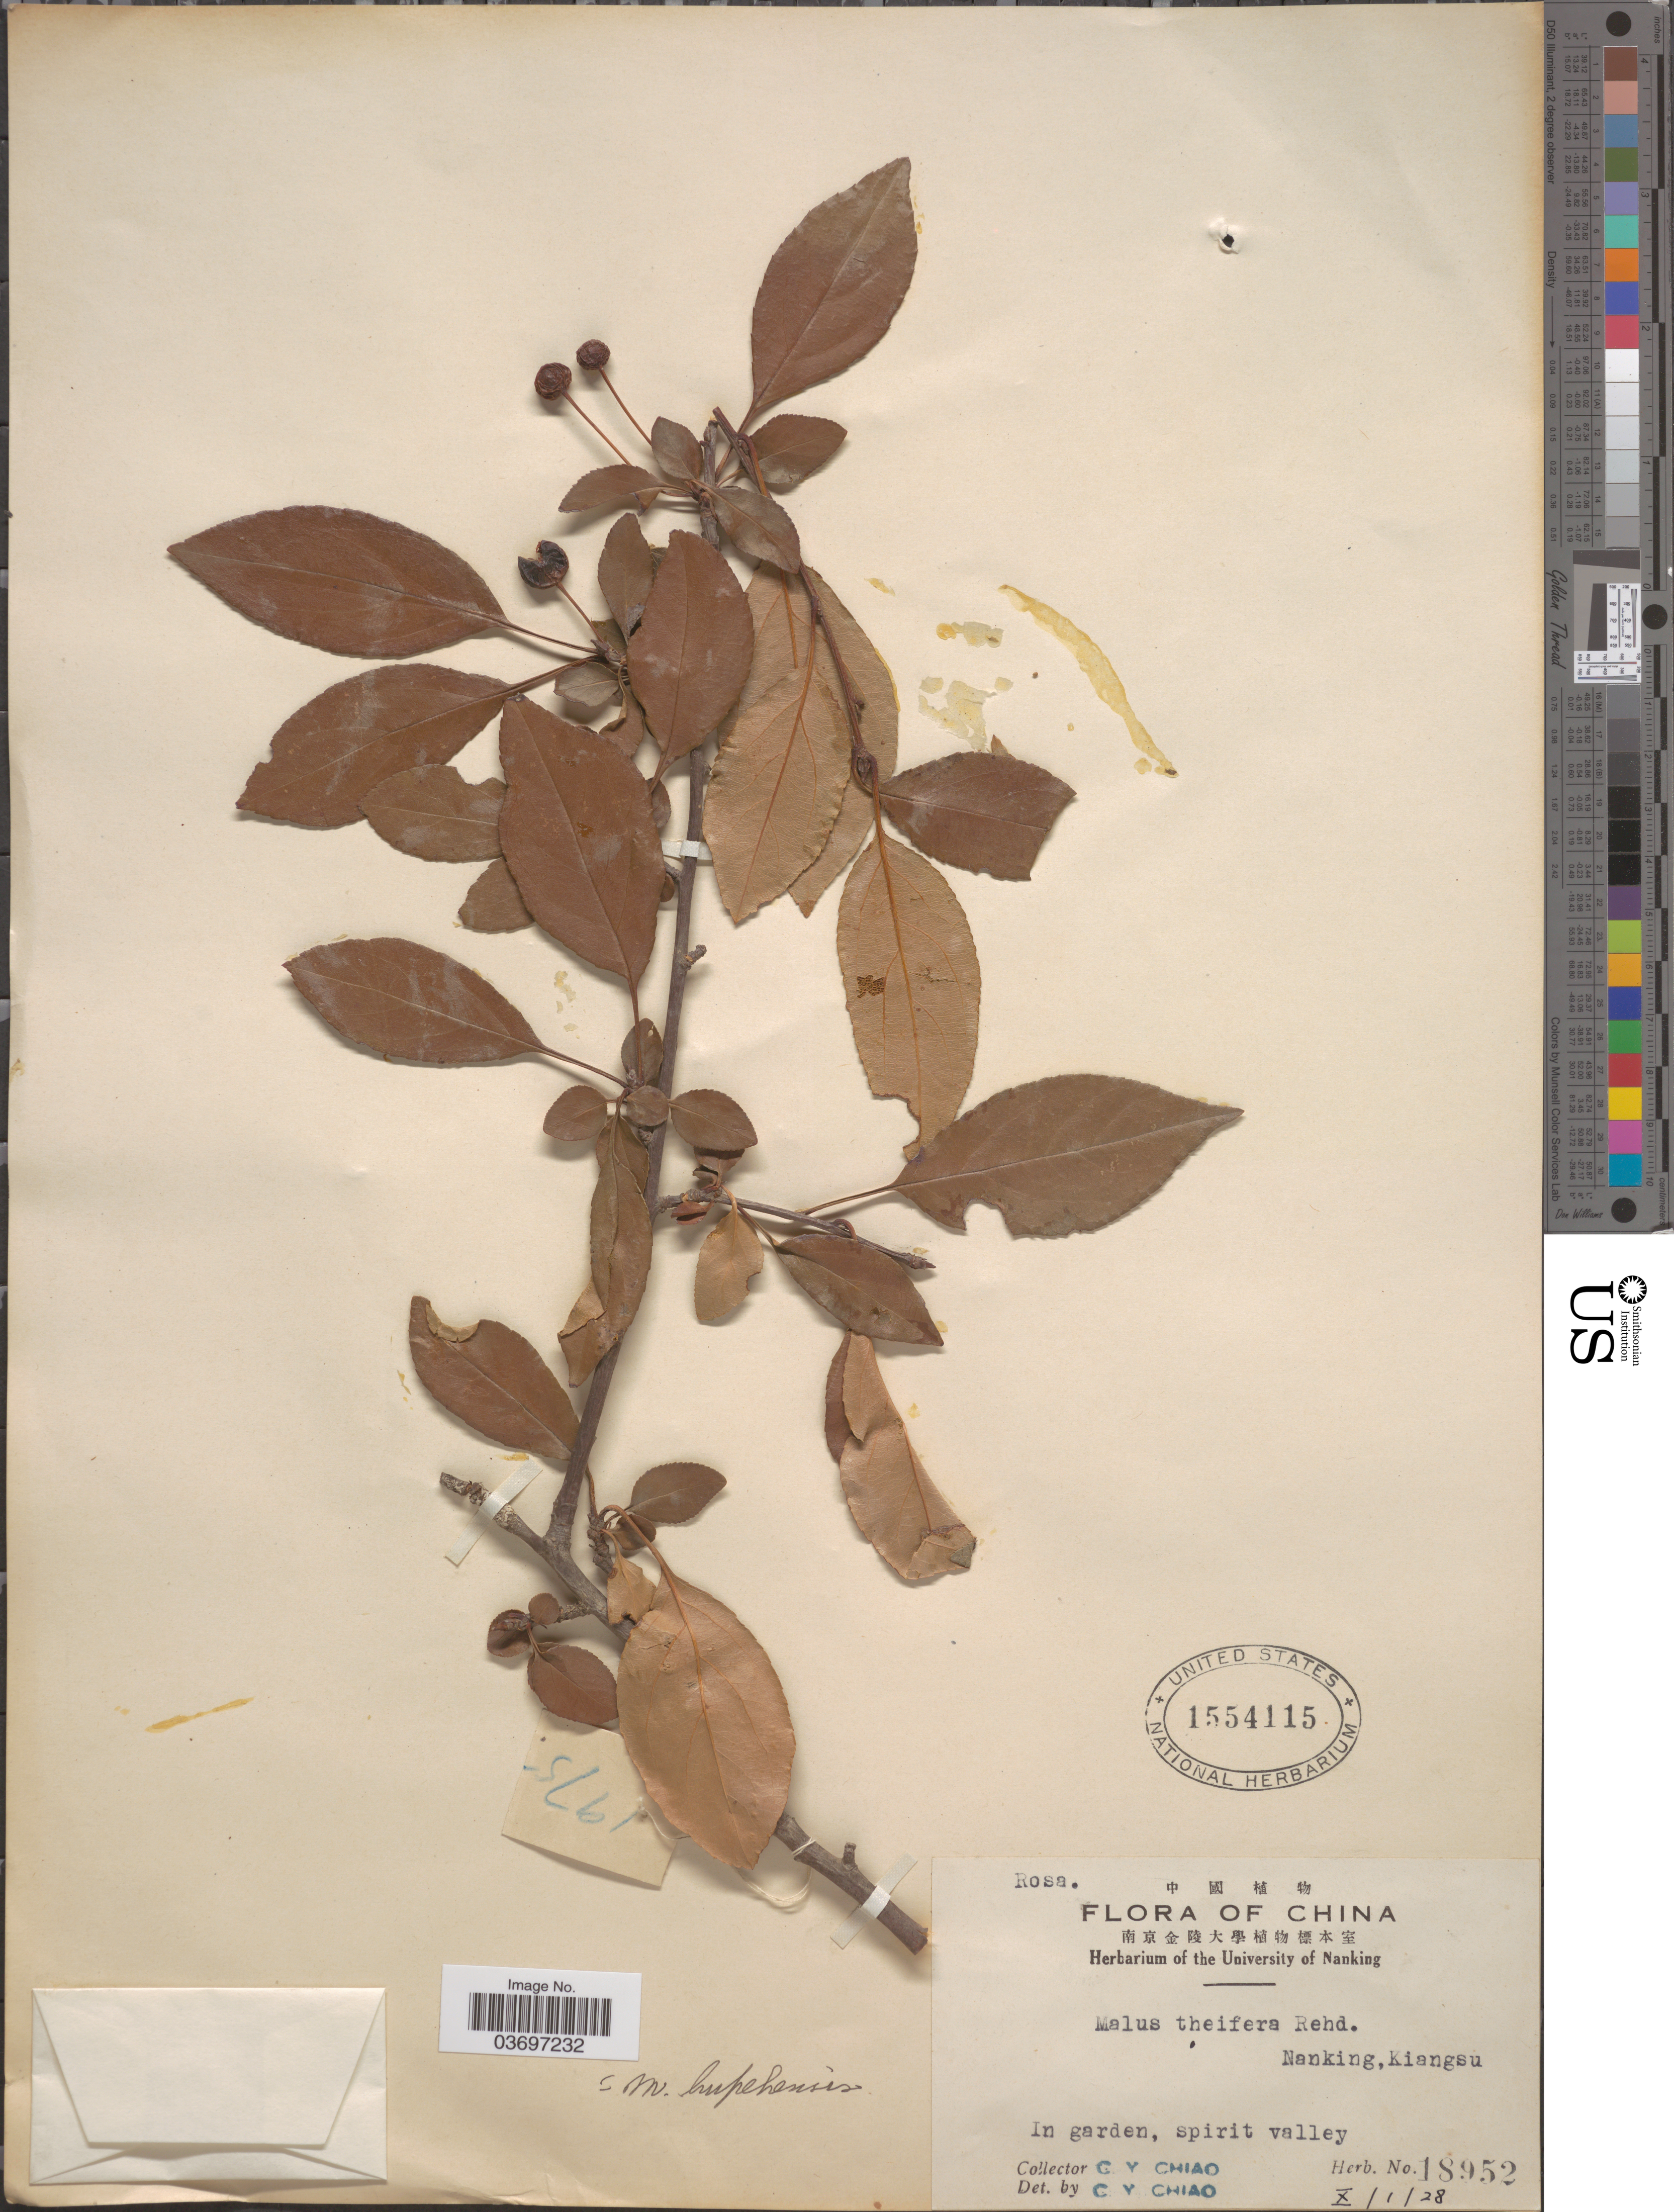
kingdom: Plantae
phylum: Tracheophyta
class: Magnoliopsida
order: Rosales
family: Rosaceae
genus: Malus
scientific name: Malus hupehensis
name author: (Pamp.) Rehder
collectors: C. Y. Chiao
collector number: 18952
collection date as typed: Transcribed d/m/y: 1/10/28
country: China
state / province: Jiangsu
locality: Nanking, Kiangsu. In garden, spirit valley.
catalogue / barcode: US 1554115